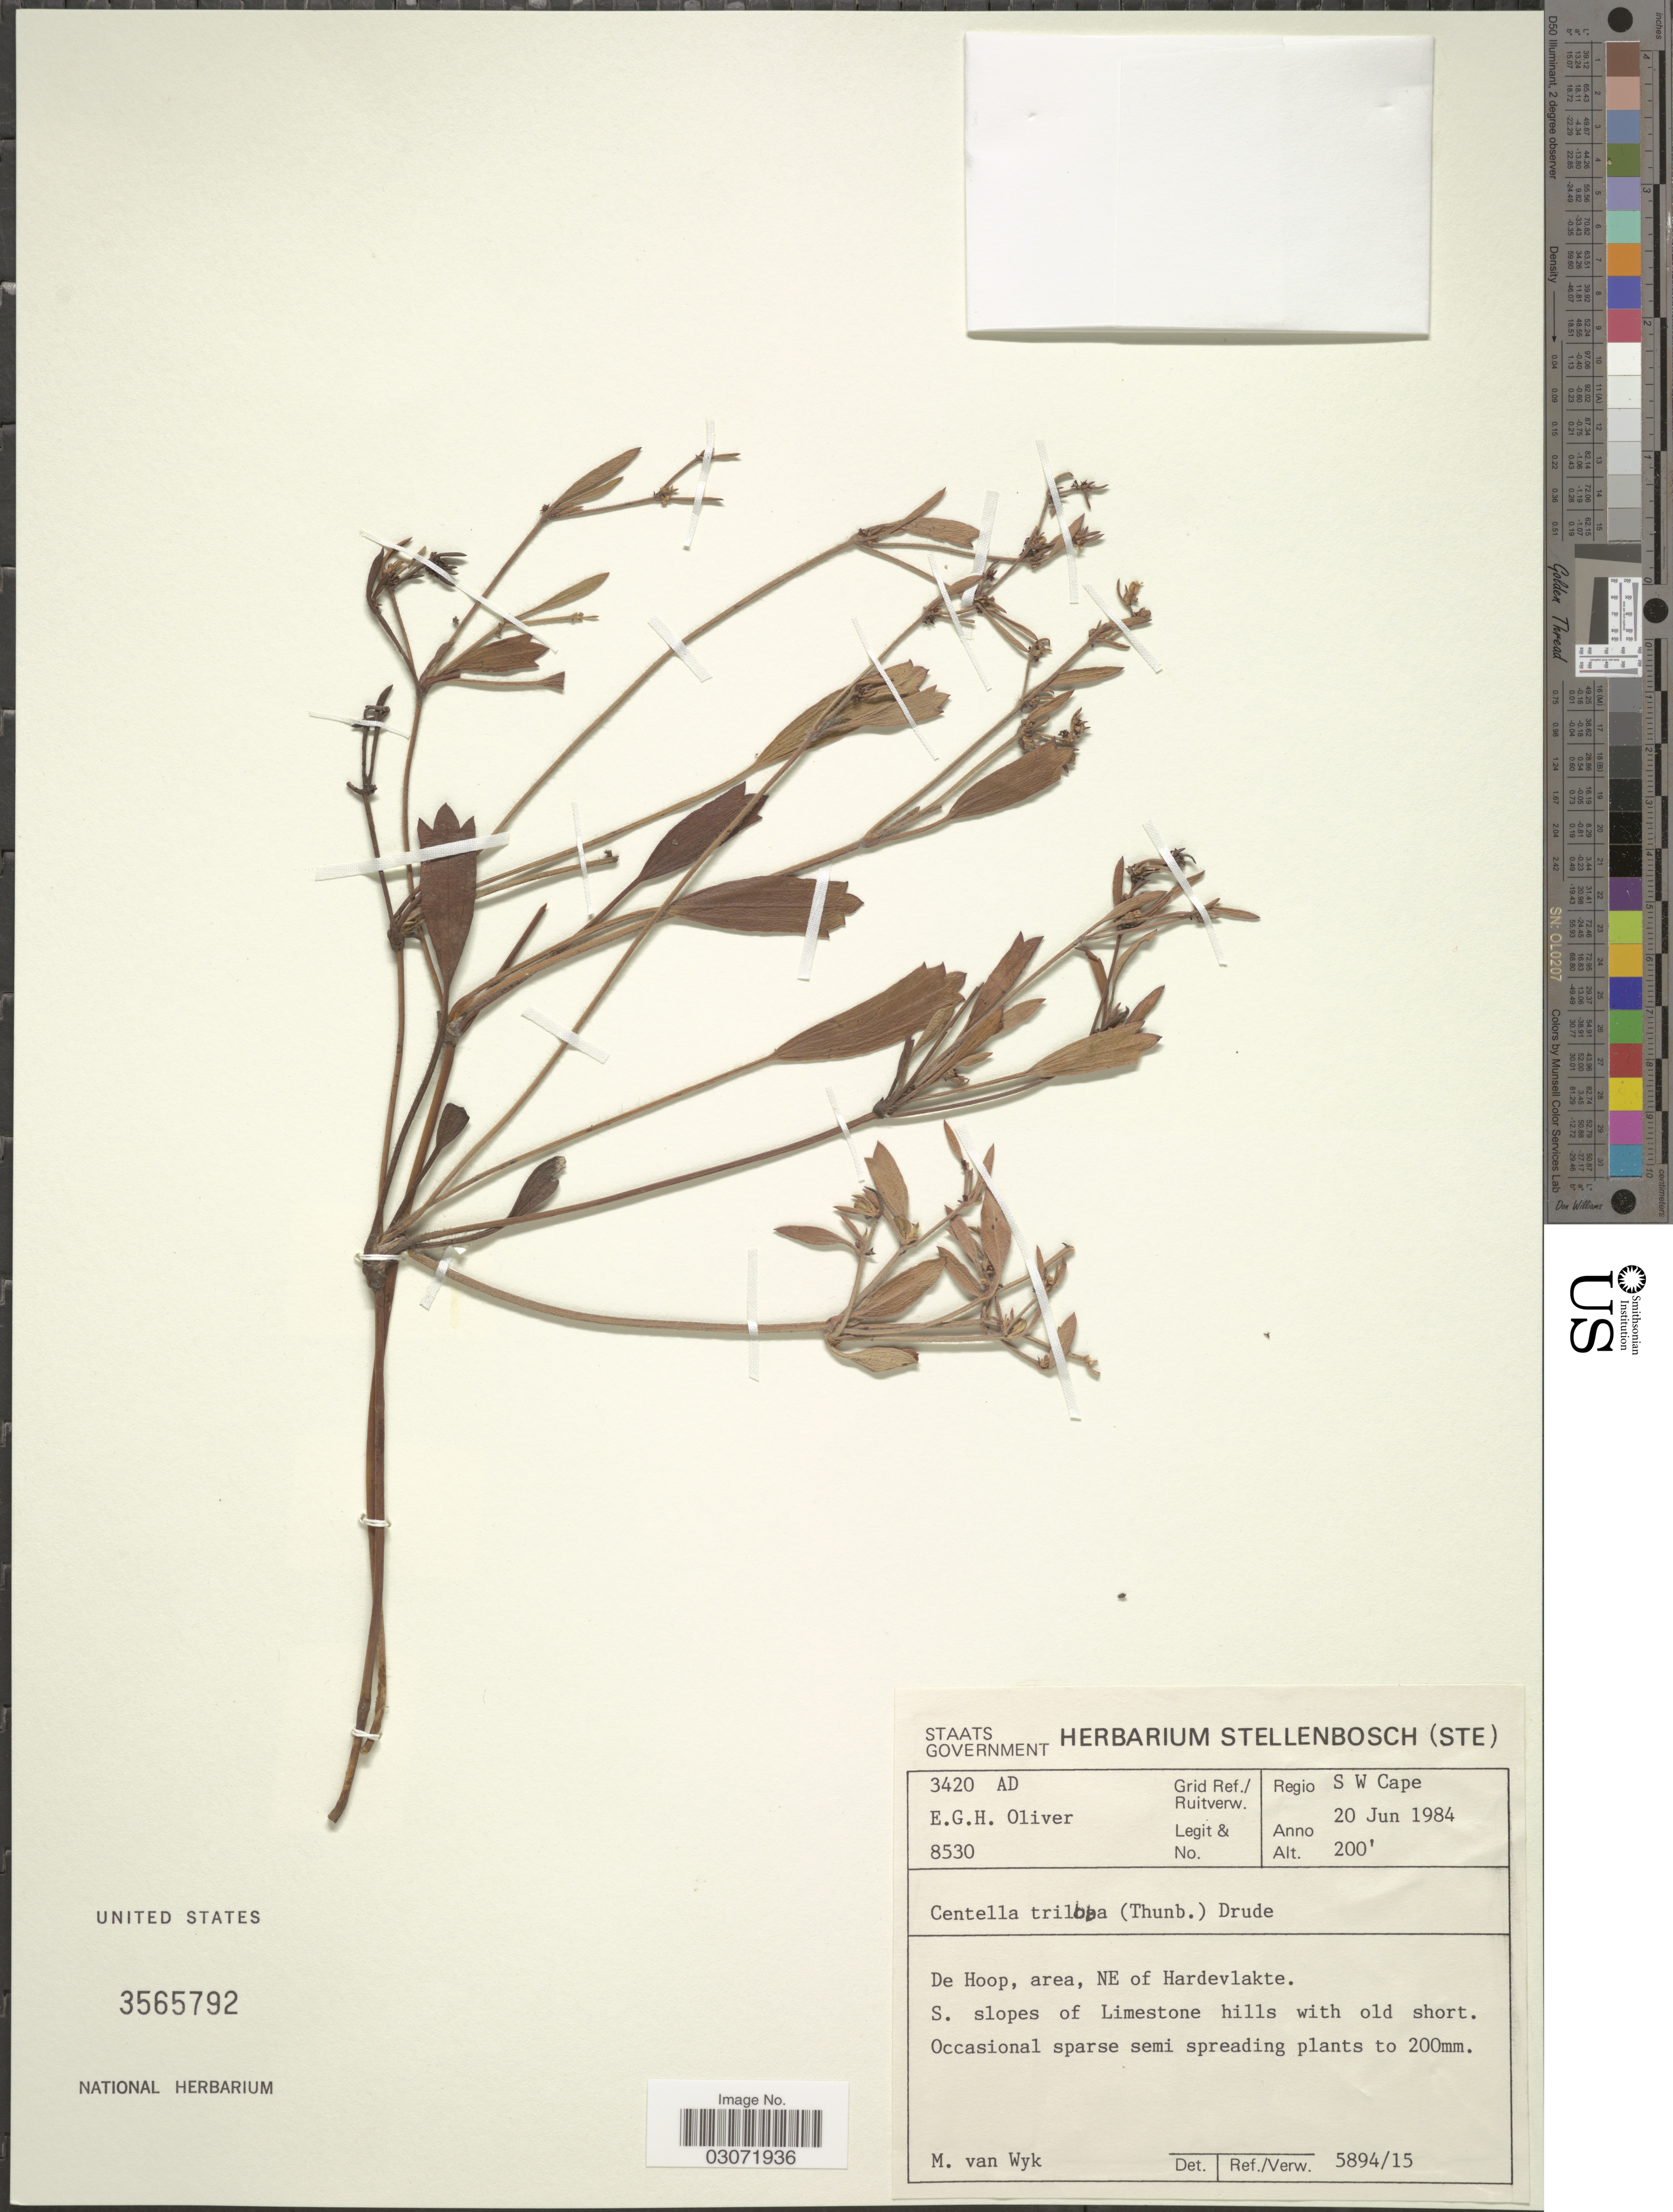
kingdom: Plantae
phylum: Tracheophyta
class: Magnoliopsida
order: Apiales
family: Apiaceae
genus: Centella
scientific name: Centella triloba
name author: (Thunb.) Drude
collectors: E. G. H. Oliver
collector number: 8530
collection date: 1984-06-20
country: South Africa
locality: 3420 AD Grid Ref. Regio S W Cape. De Hoop, area, NE of Hardevlakte.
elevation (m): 61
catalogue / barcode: US 3565792